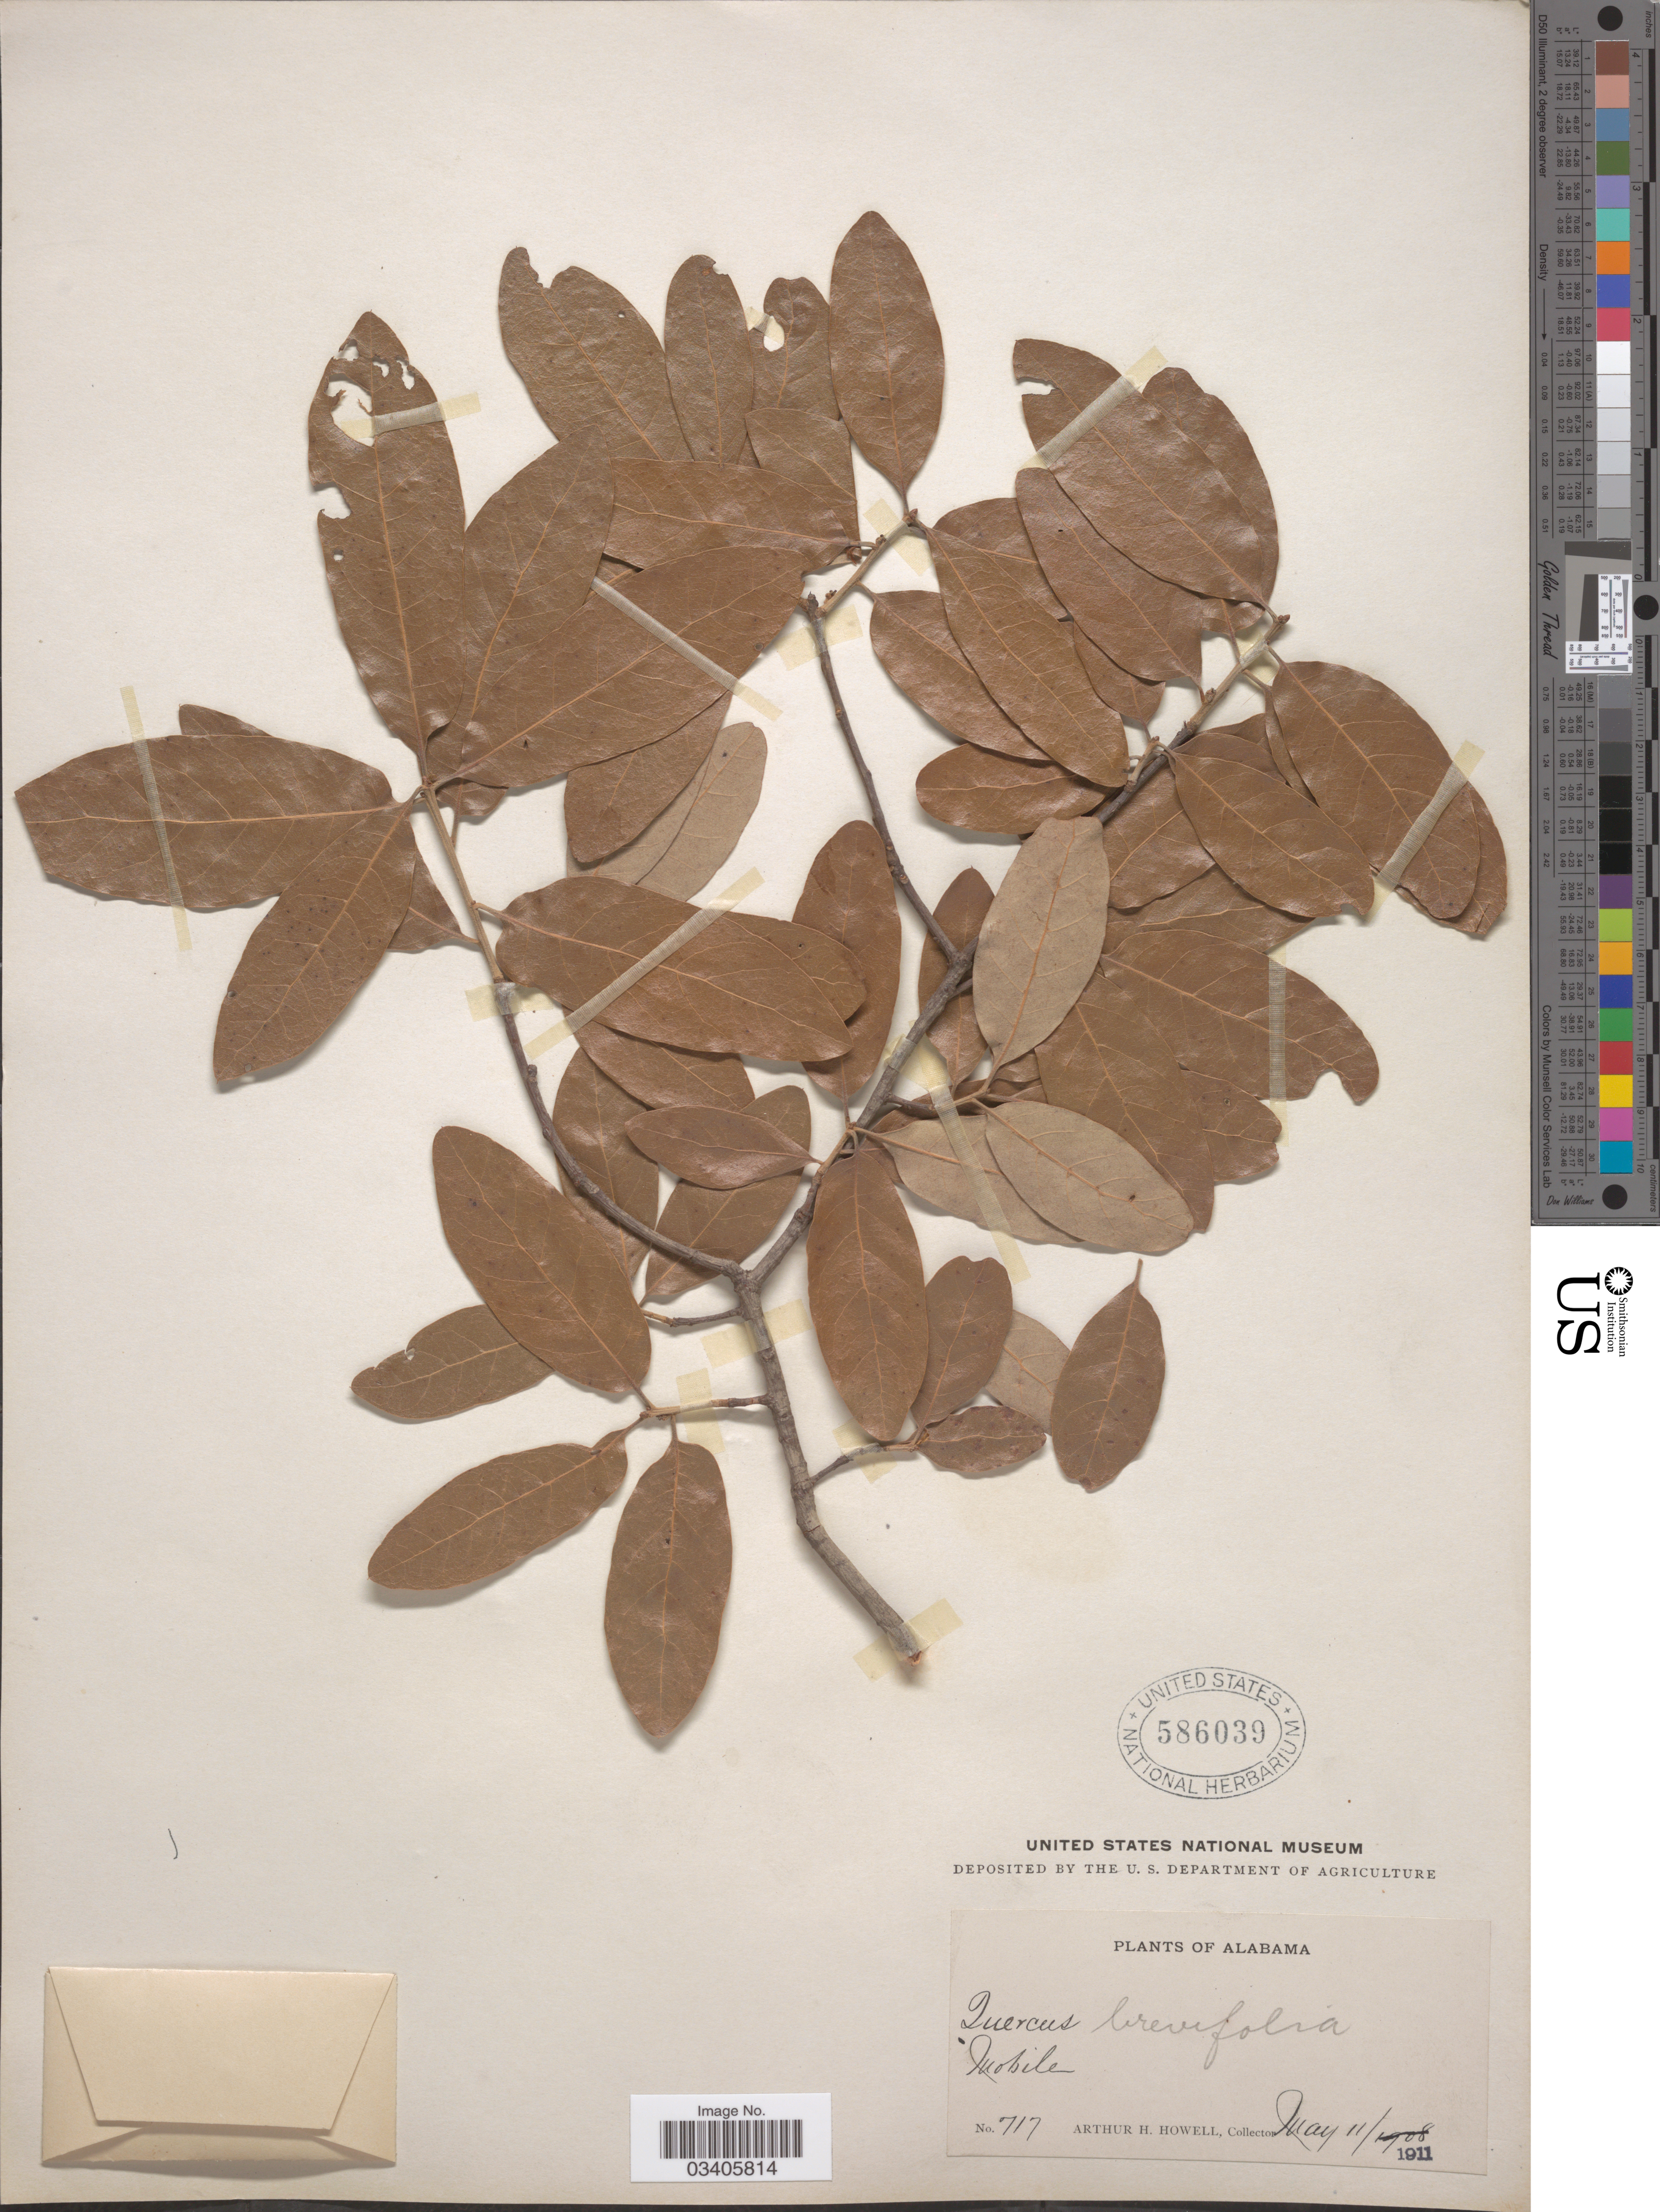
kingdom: Plantae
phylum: Tracheophyta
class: Magnoliopsida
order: Fagales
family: Fagaceae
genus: Quercus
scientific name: Quercus incana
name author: W. Bartram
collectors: A. H. Howell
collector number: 717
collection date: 1911-05-11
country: United States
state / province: Alabama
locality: Mobile.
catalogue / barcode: US 586039